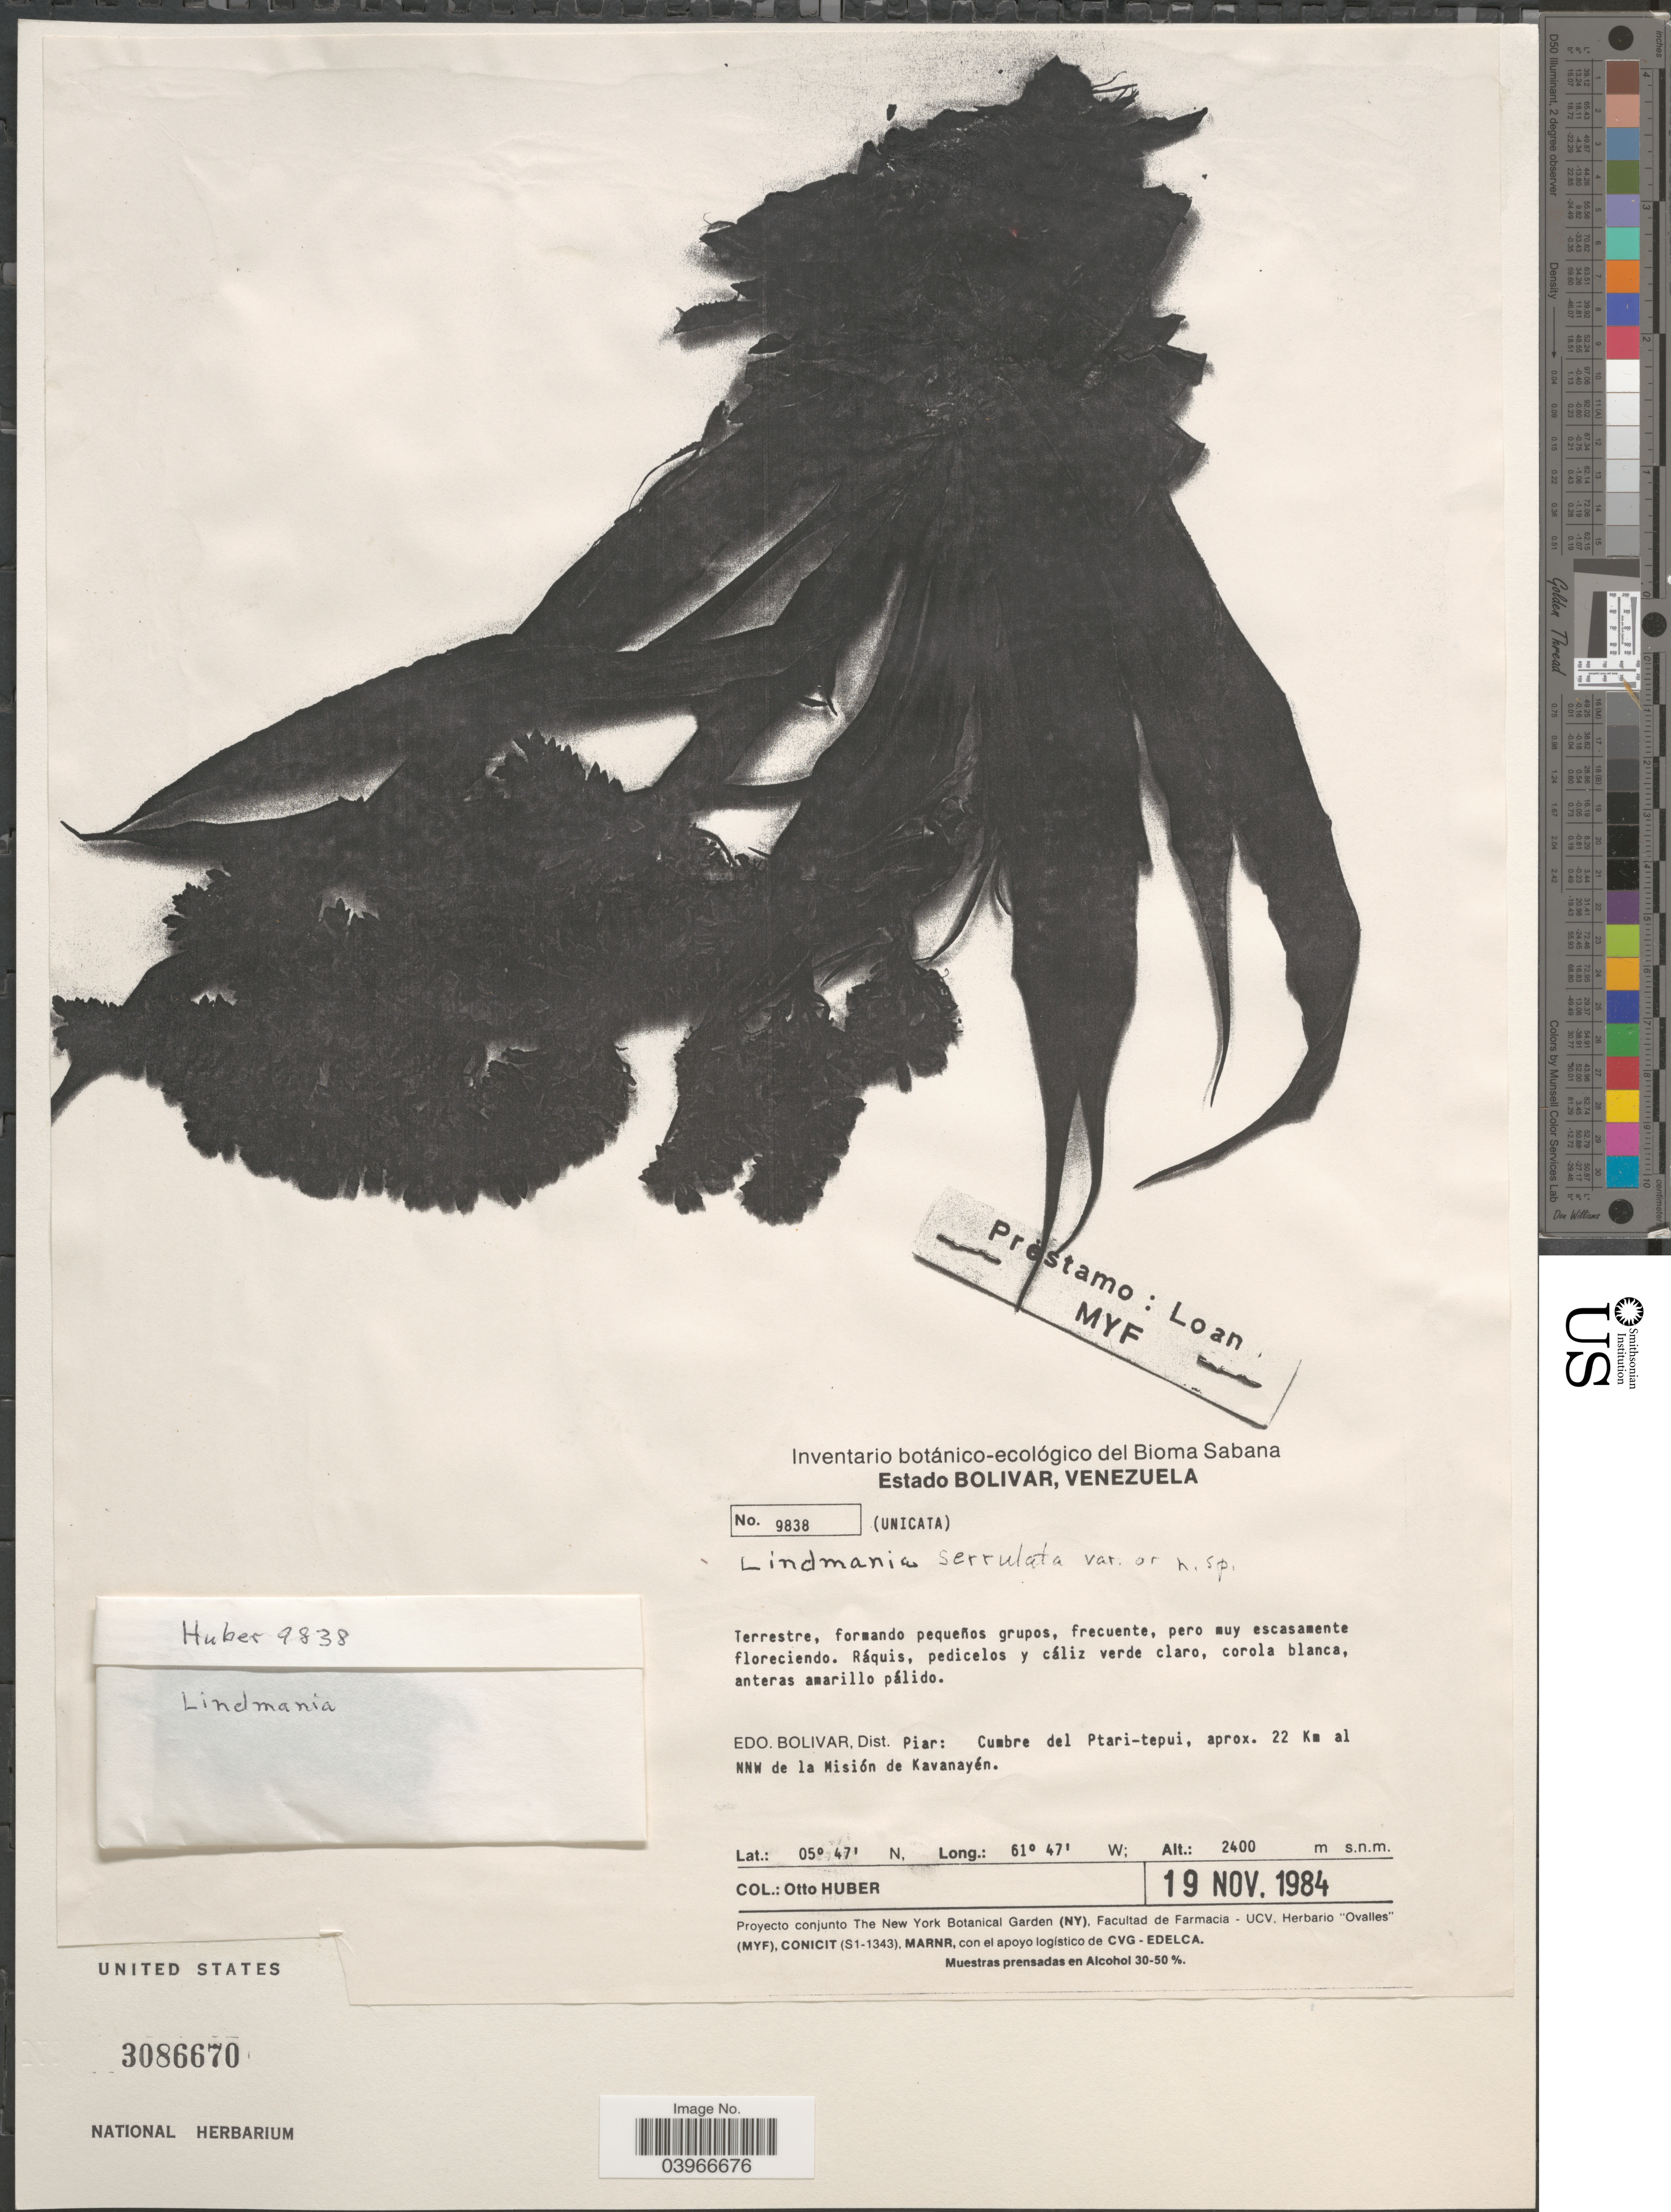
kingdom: Plantae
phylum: Tracheophyta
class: Liliopsida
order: Poales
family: Bromeliaceae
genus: Lindmania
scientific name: Lindmania sp.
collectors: O. Huber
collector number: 9838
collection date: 1984-11-19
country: Venezuela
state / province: Bolivar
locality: Distr. Piar: Cumbre del Ptari-tepui, aprox. 22 Km al NNW de la Misión de Kavanayén.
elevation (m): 2400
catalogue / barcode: US 3086670